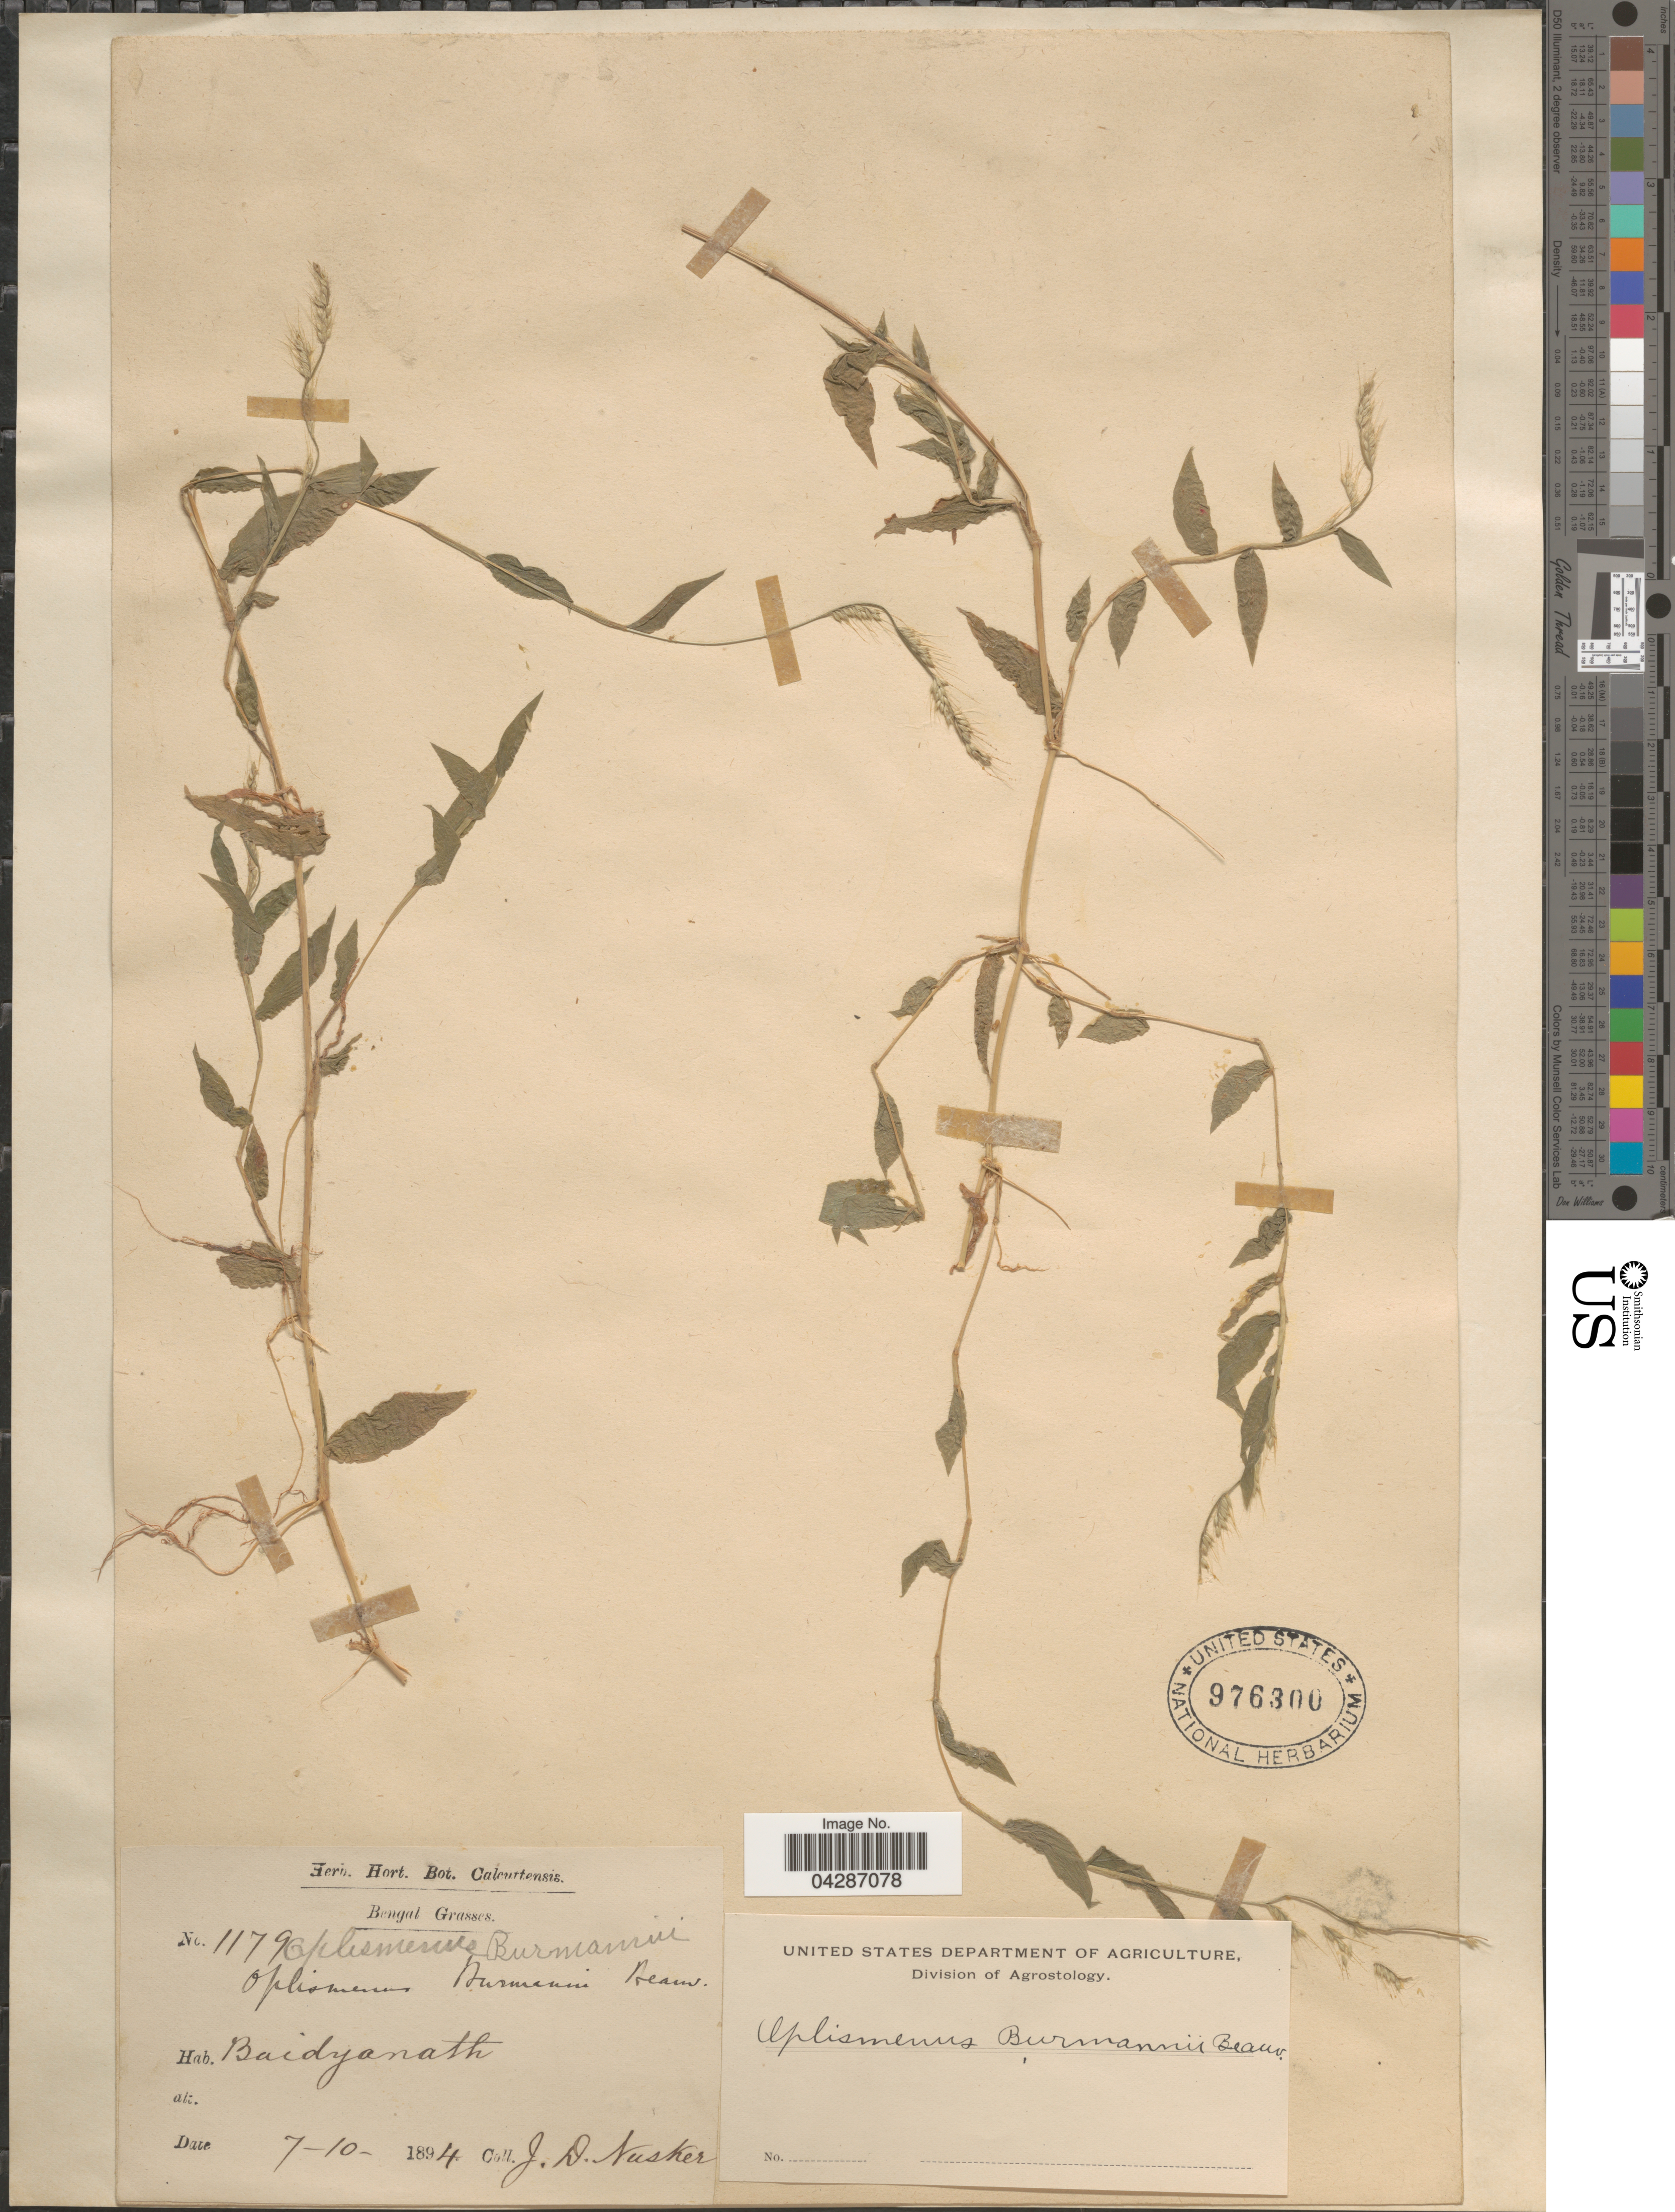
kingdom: Plantae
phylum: Tracheophyta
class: Liliopsida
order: Poales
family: Poaceae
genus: Oplismenus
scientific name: Oplismenus burmannii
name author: (Retz.) P. Beauv.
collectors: J. D. Nusker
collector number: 1179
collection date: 1894-10-07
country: India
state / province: Jharkhand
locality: Bengal. Baidyanath.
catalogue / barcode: US 976300